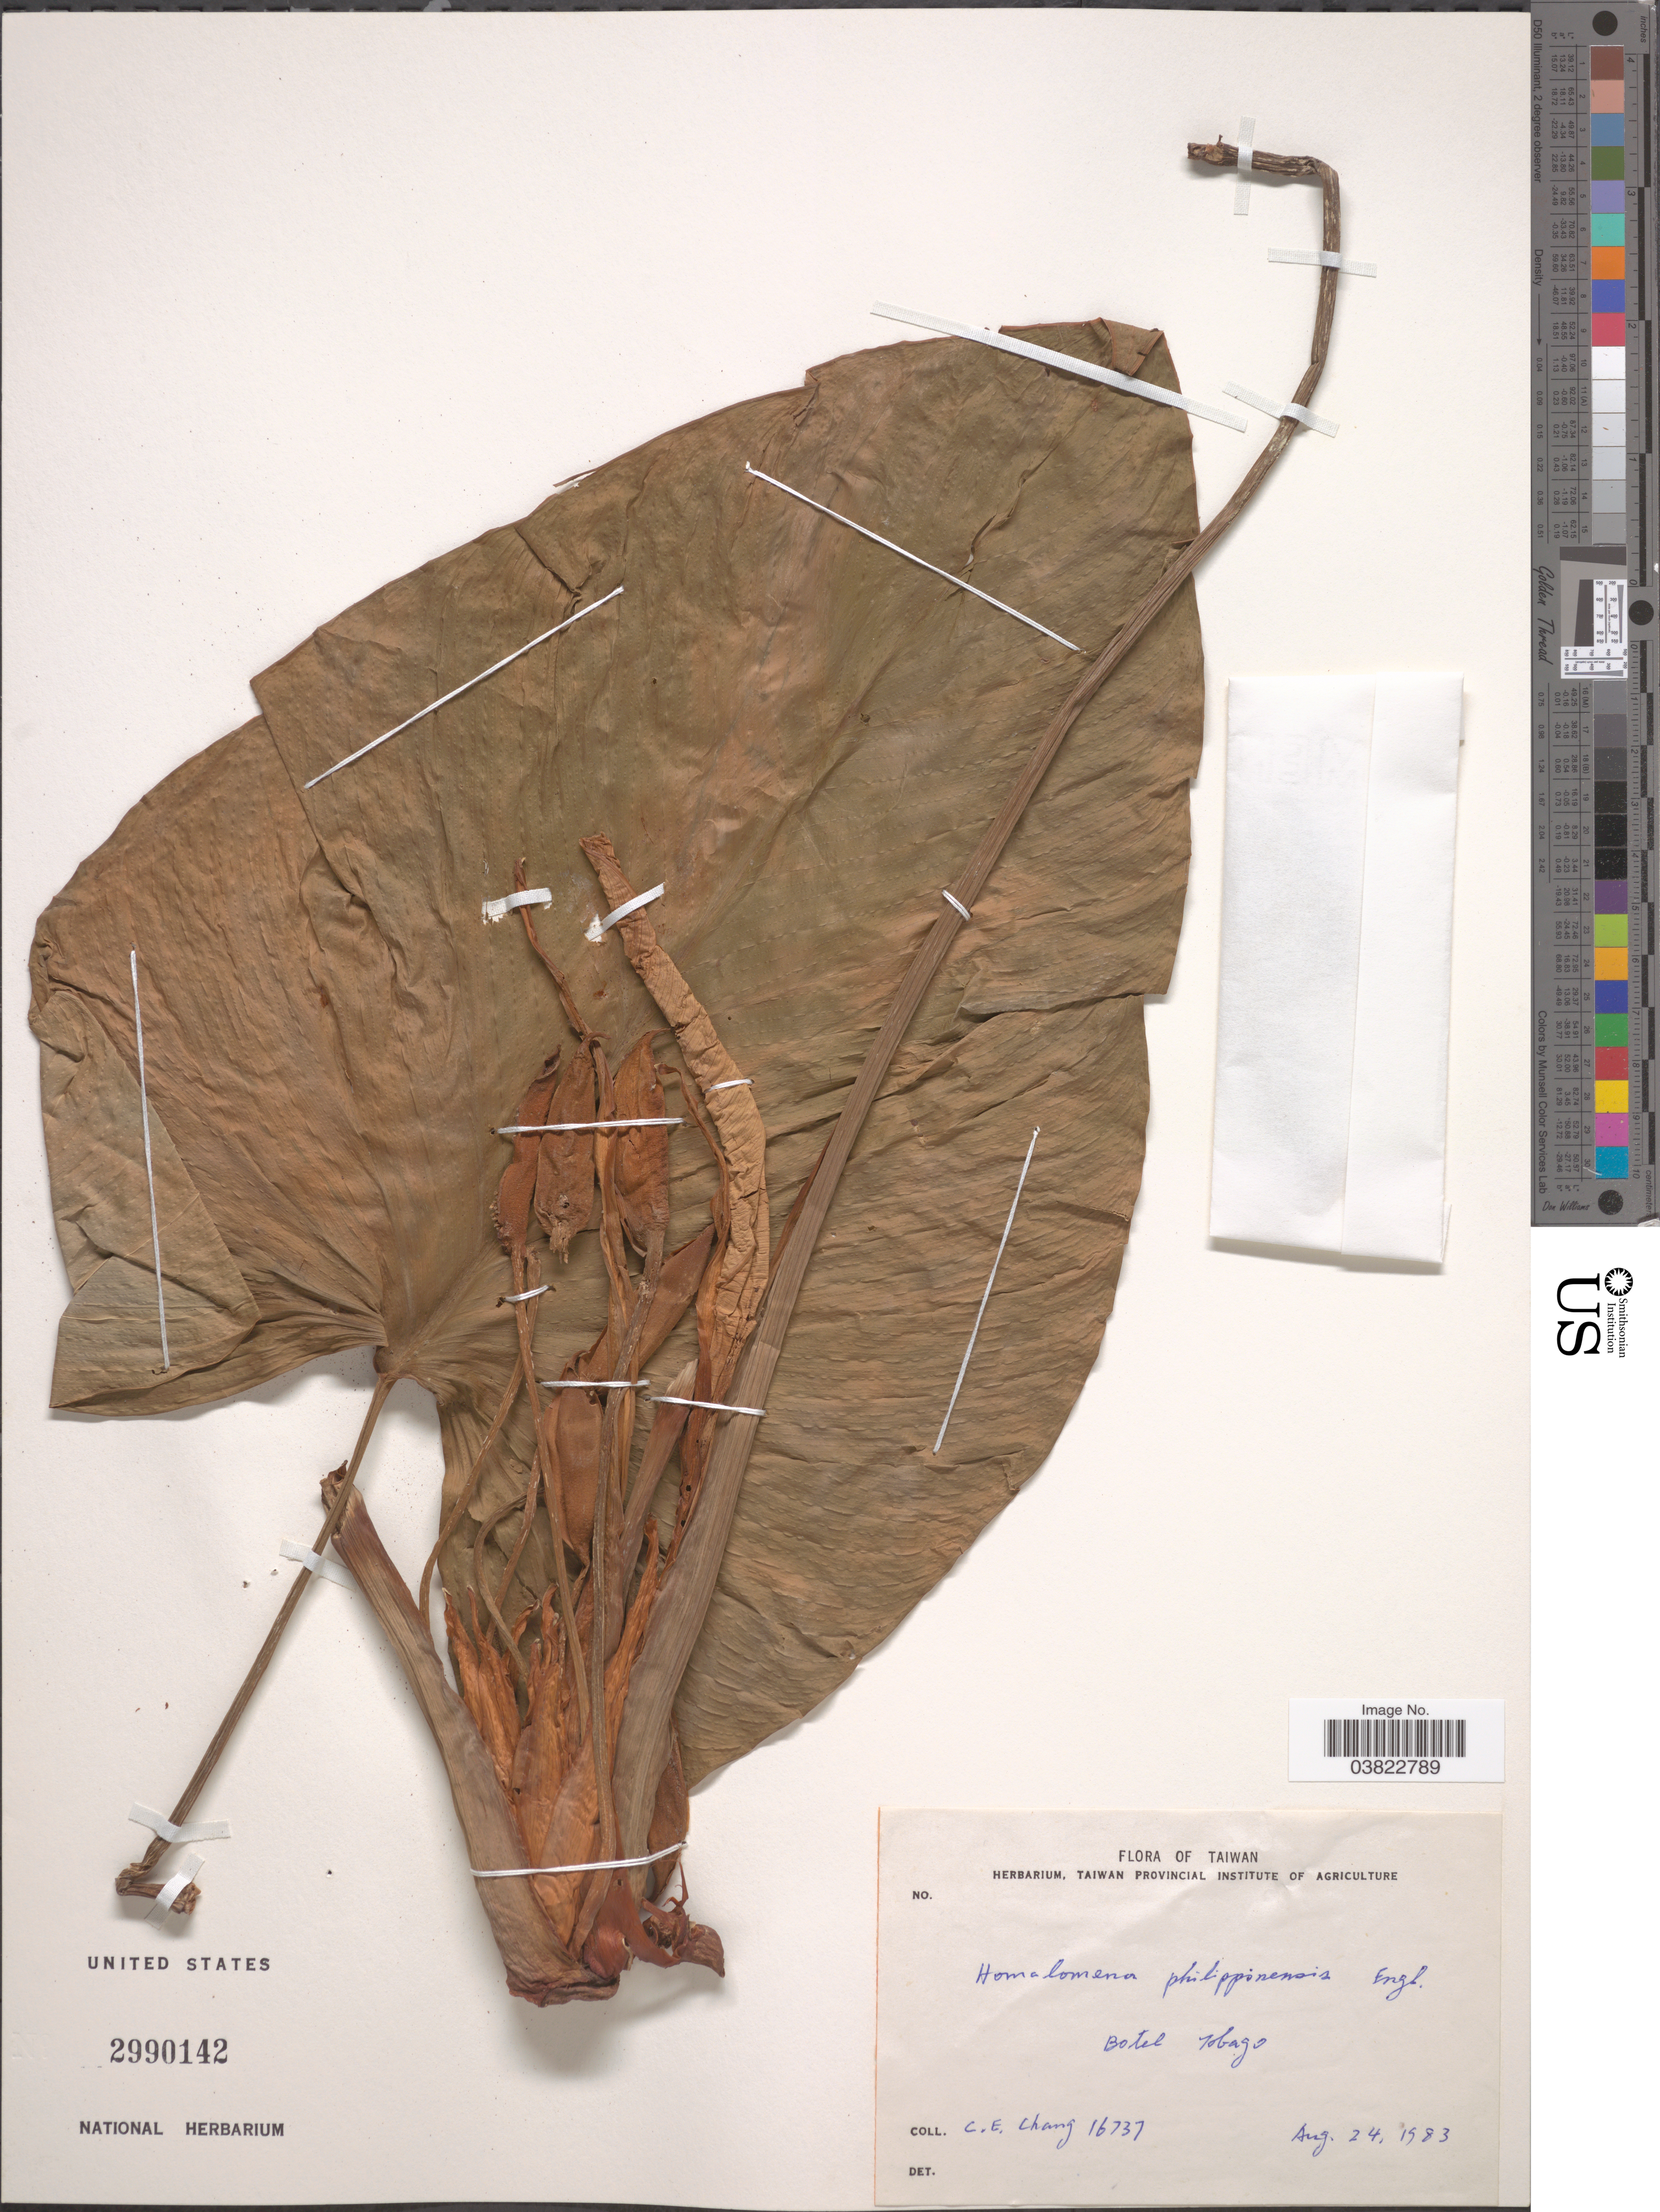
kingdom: Plantae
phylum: Tracheophyta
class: Liliopsida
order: Alismatales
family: Araceae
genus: Homalomena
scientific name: Homalomena philippinensis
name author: Engl.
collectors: C. Chang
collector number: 16737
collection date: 1983-08-24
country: Taiwan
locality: Botel Tobago.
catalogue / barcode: US 2990142